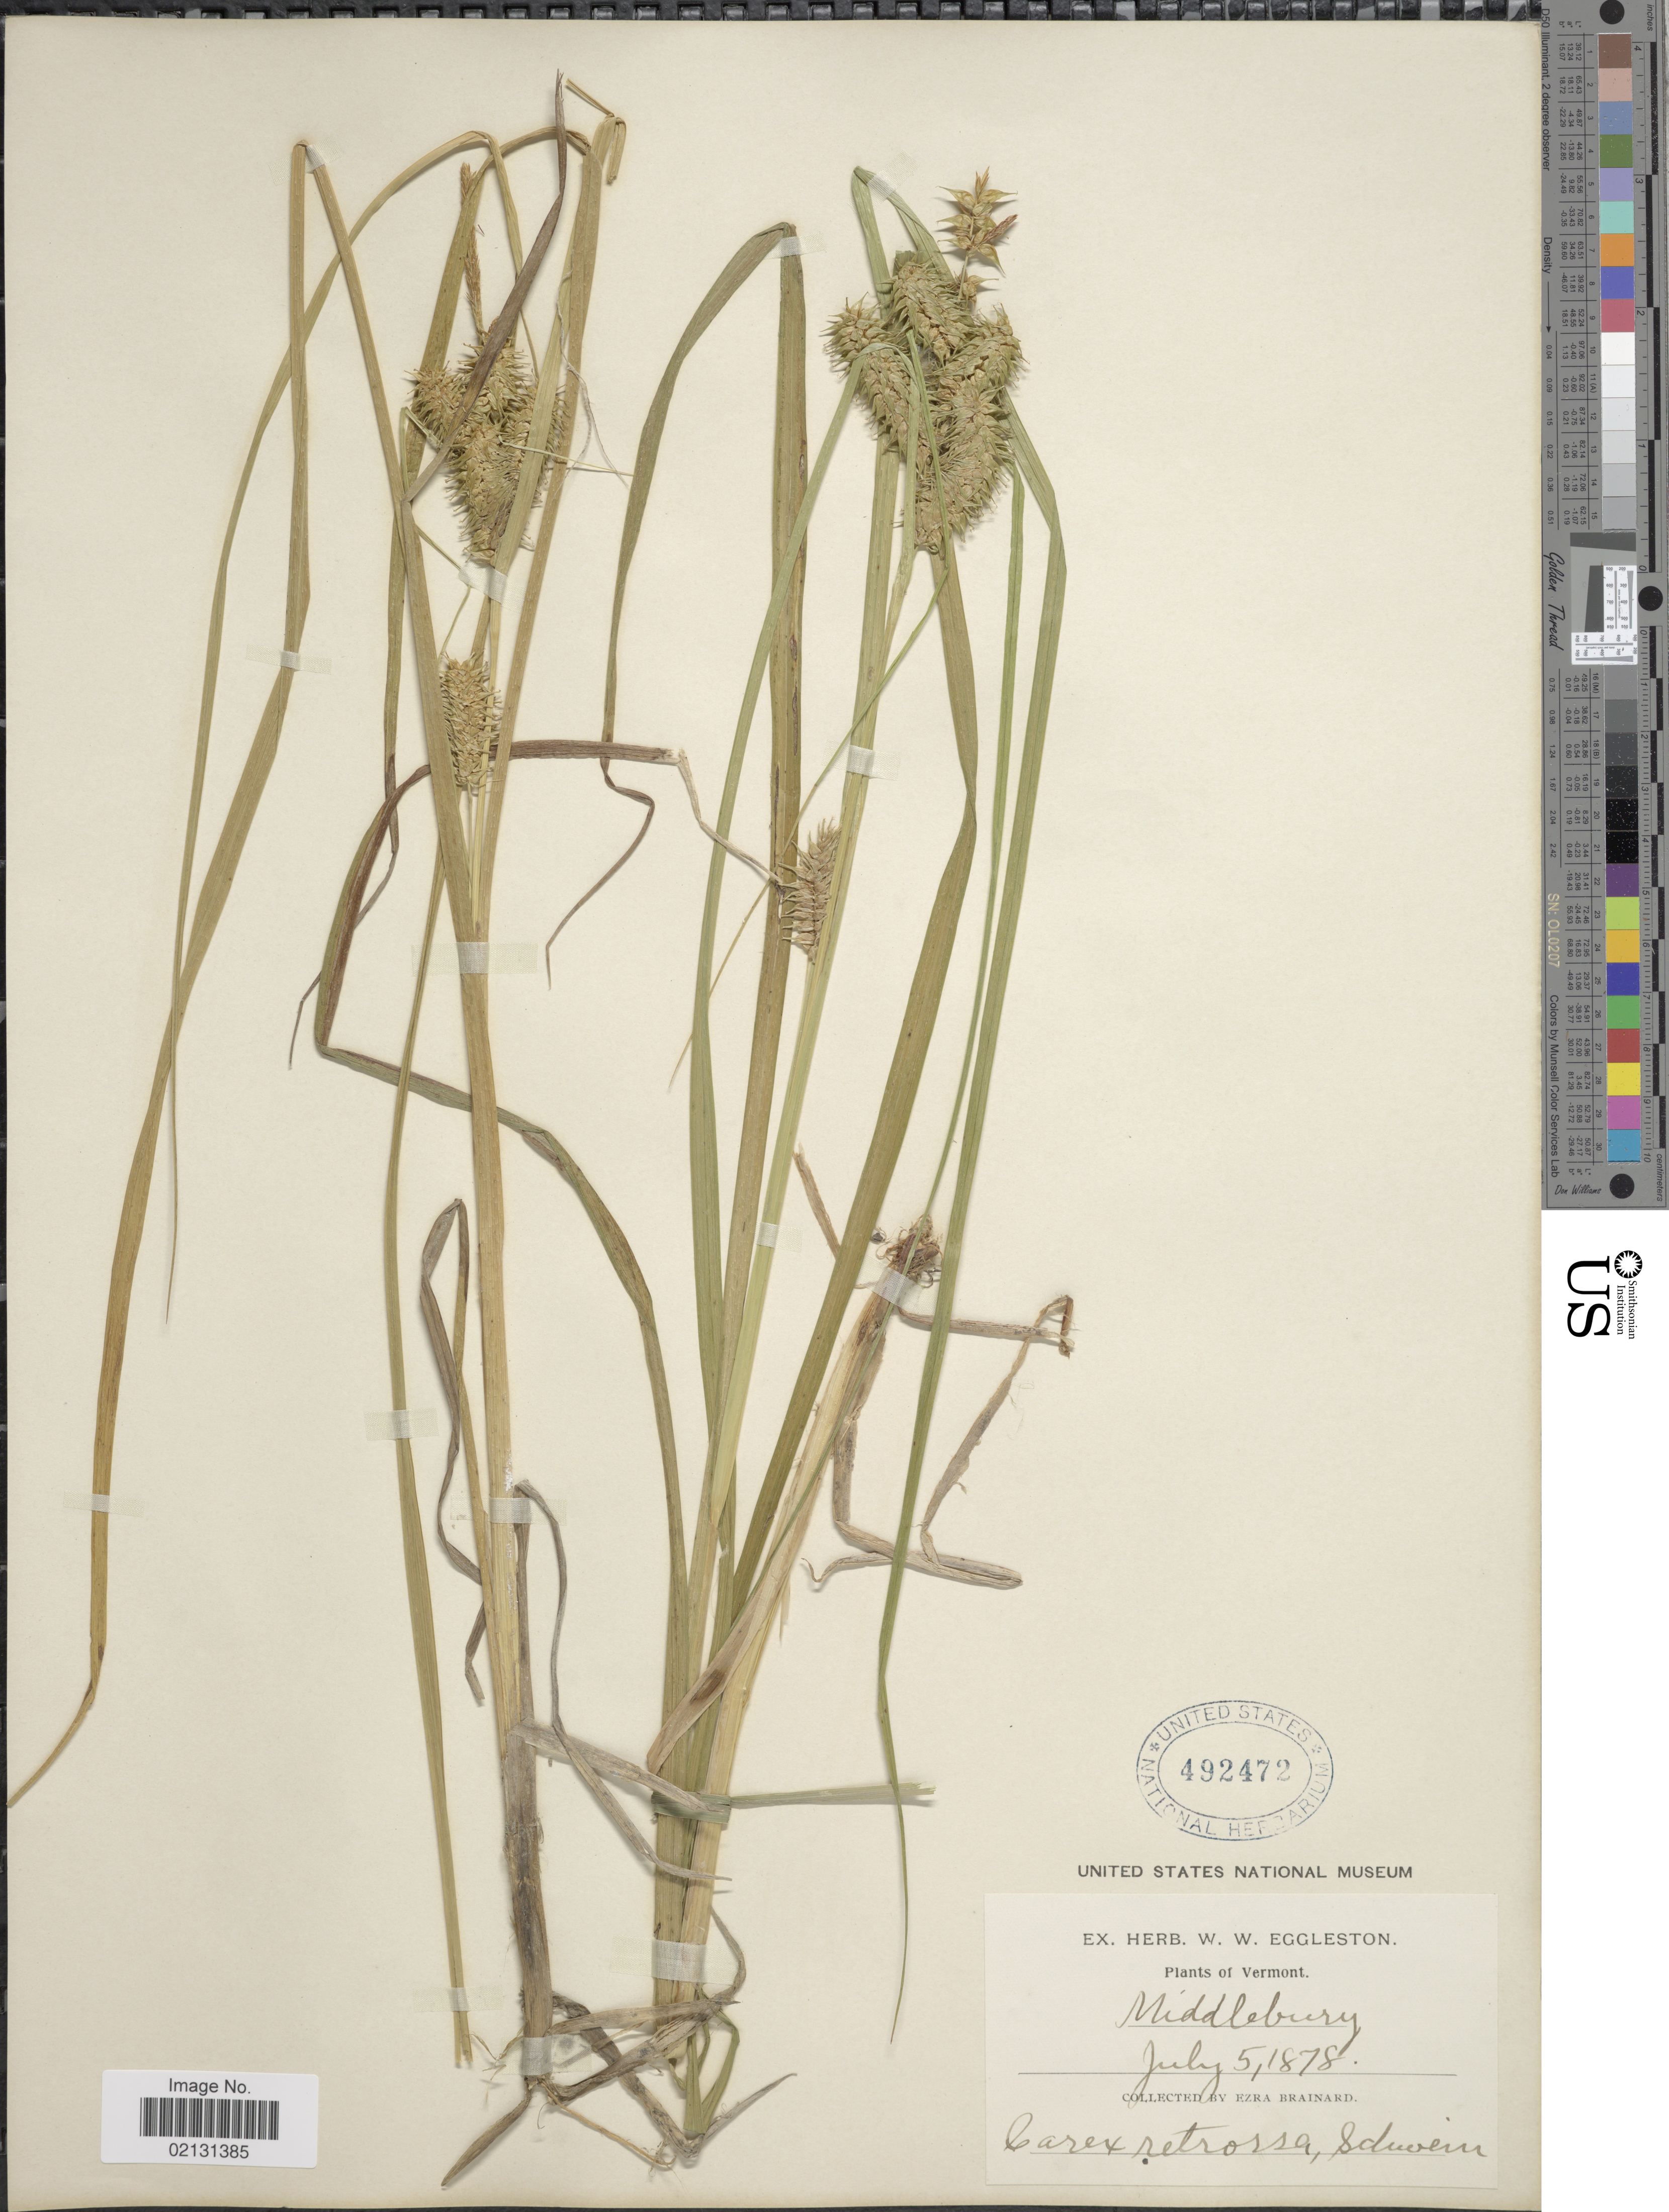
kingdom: Plantae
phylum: Tracheophyta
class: Liliopsida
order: Poales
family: Cyperaceae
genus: Carex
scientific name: Carex retrorsa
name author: Schwein.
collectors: E. Brainerd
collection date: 1878-07-05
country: United States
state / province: Vermont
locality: Middlebury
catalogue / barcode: US 492472